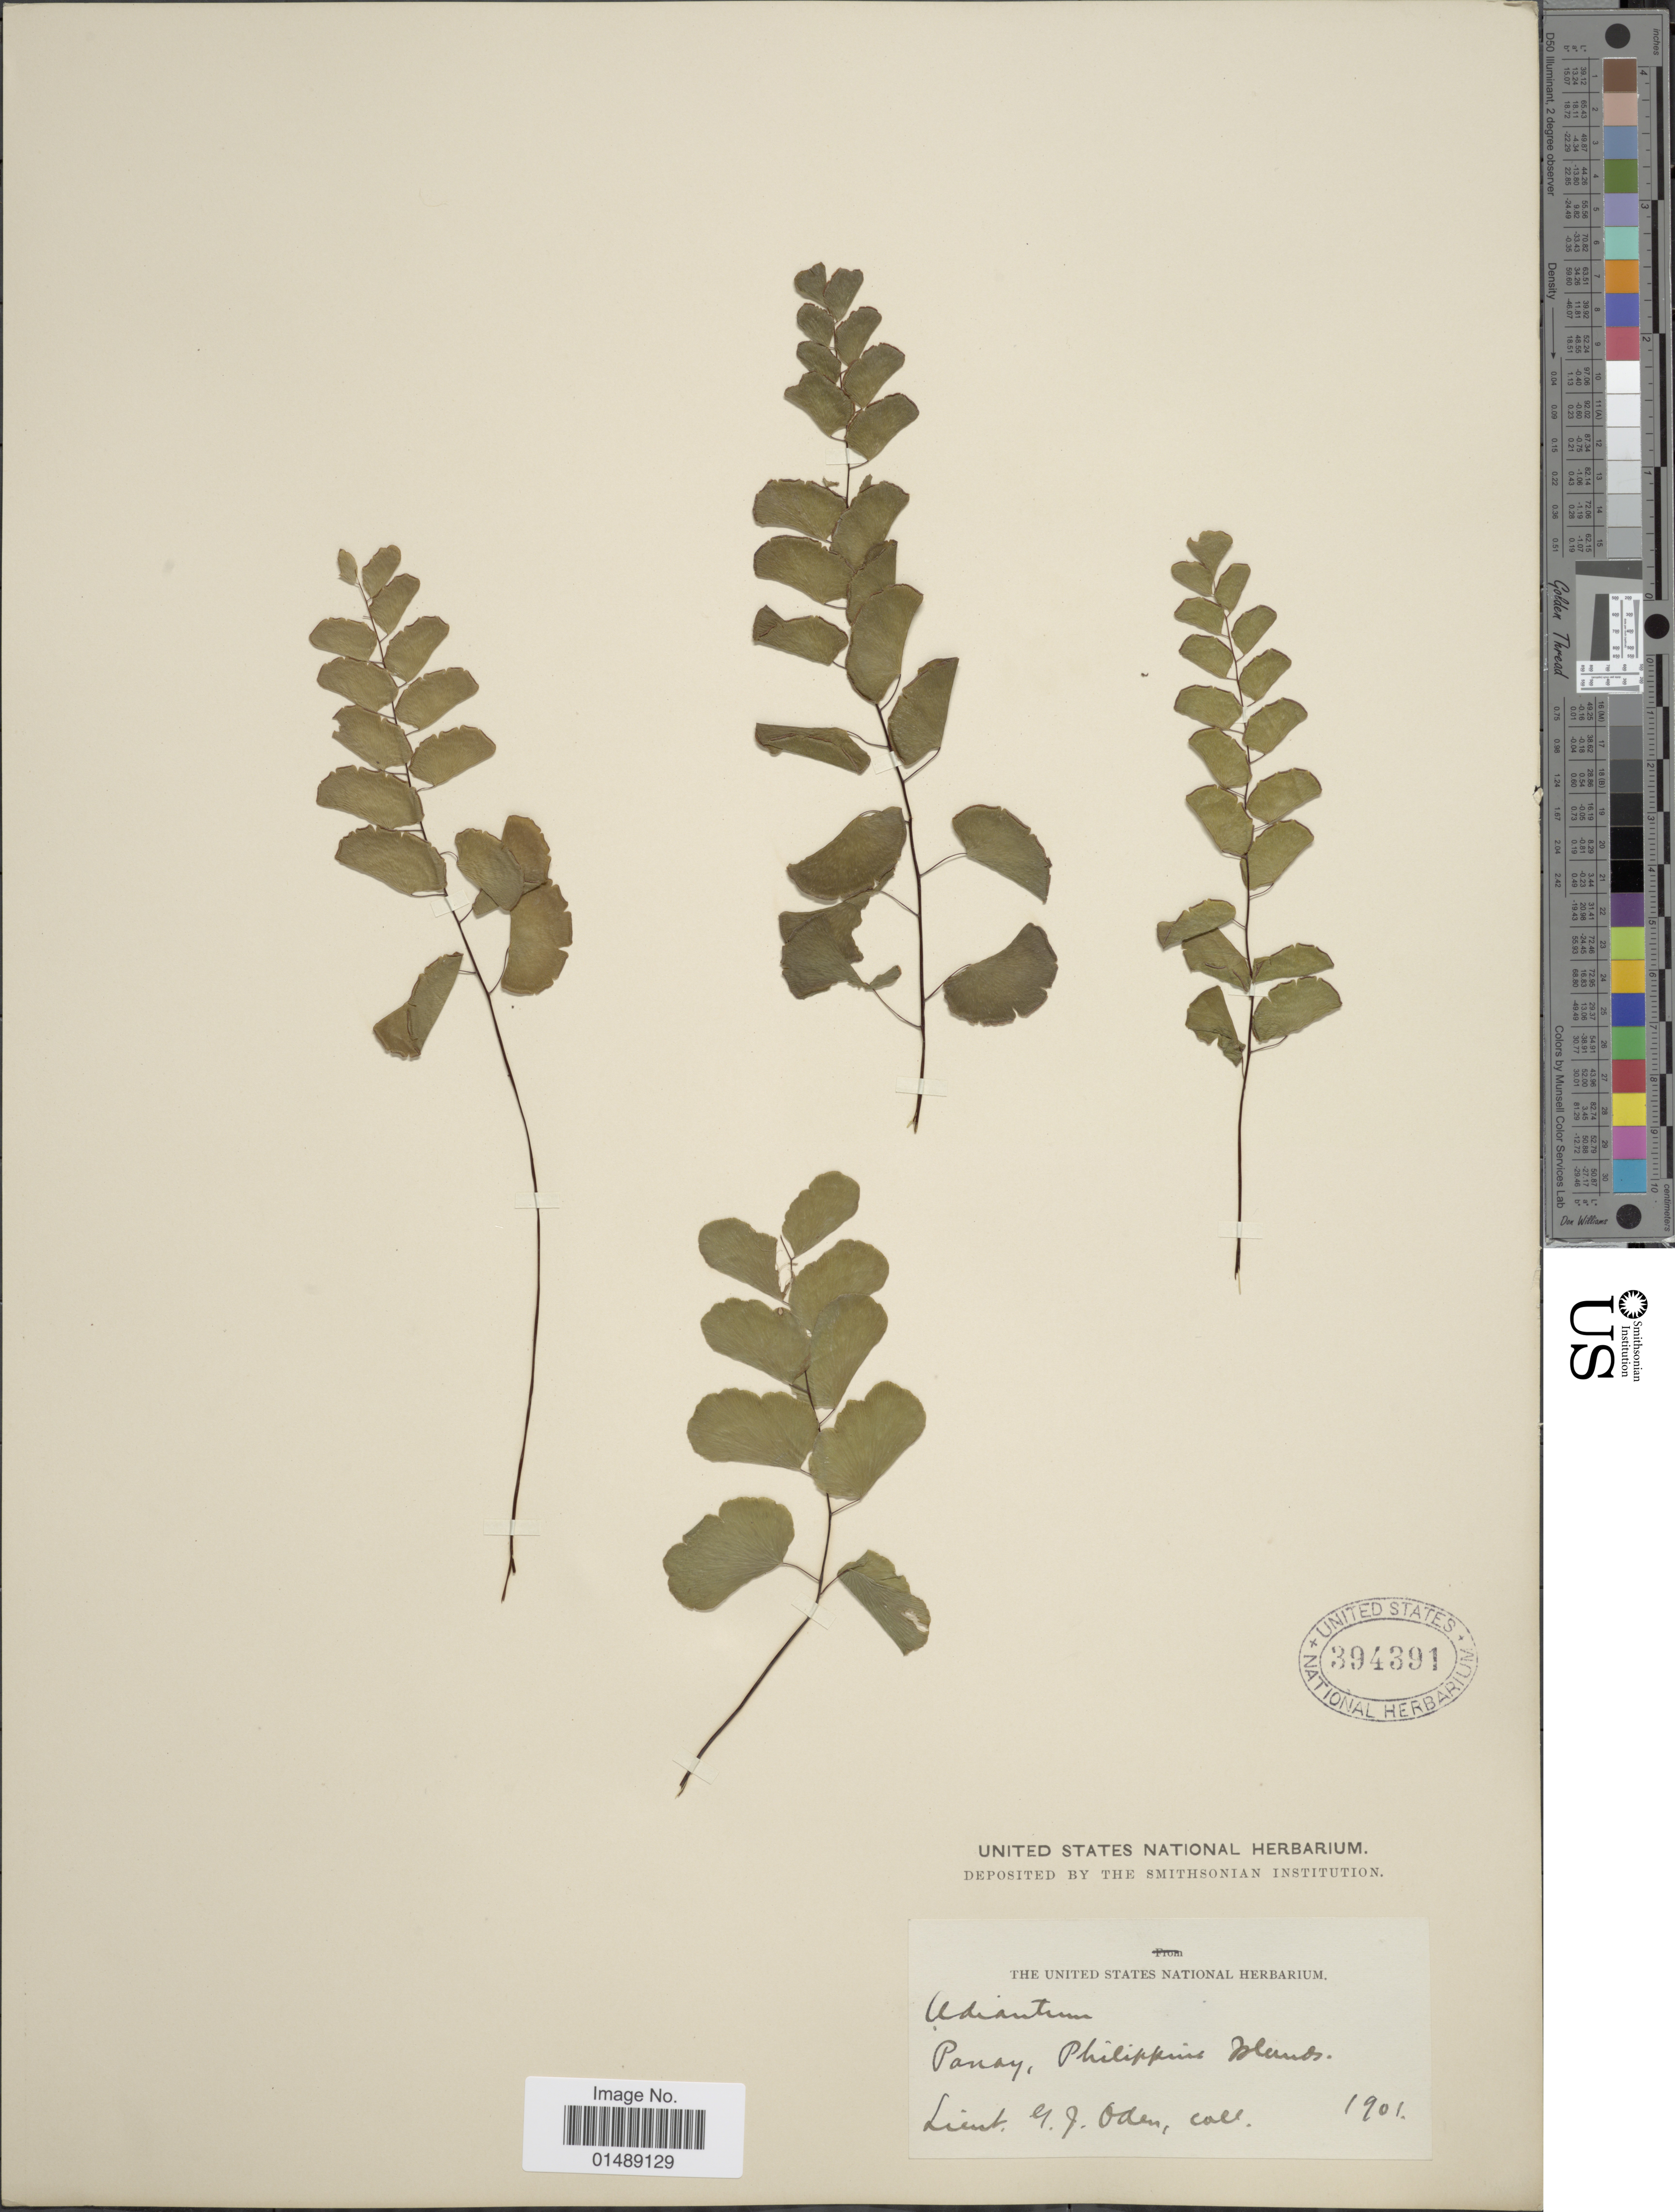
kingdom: Plantae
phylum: Tracheophyta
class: Polypodiopsida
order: Polypodiales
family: Pteridaceae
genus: Adiantum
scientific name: Adiantum philippense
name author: L.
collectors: U. Oden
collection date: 1901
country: Philippines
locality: Panay, Philippines Plants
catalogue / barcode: US 394391